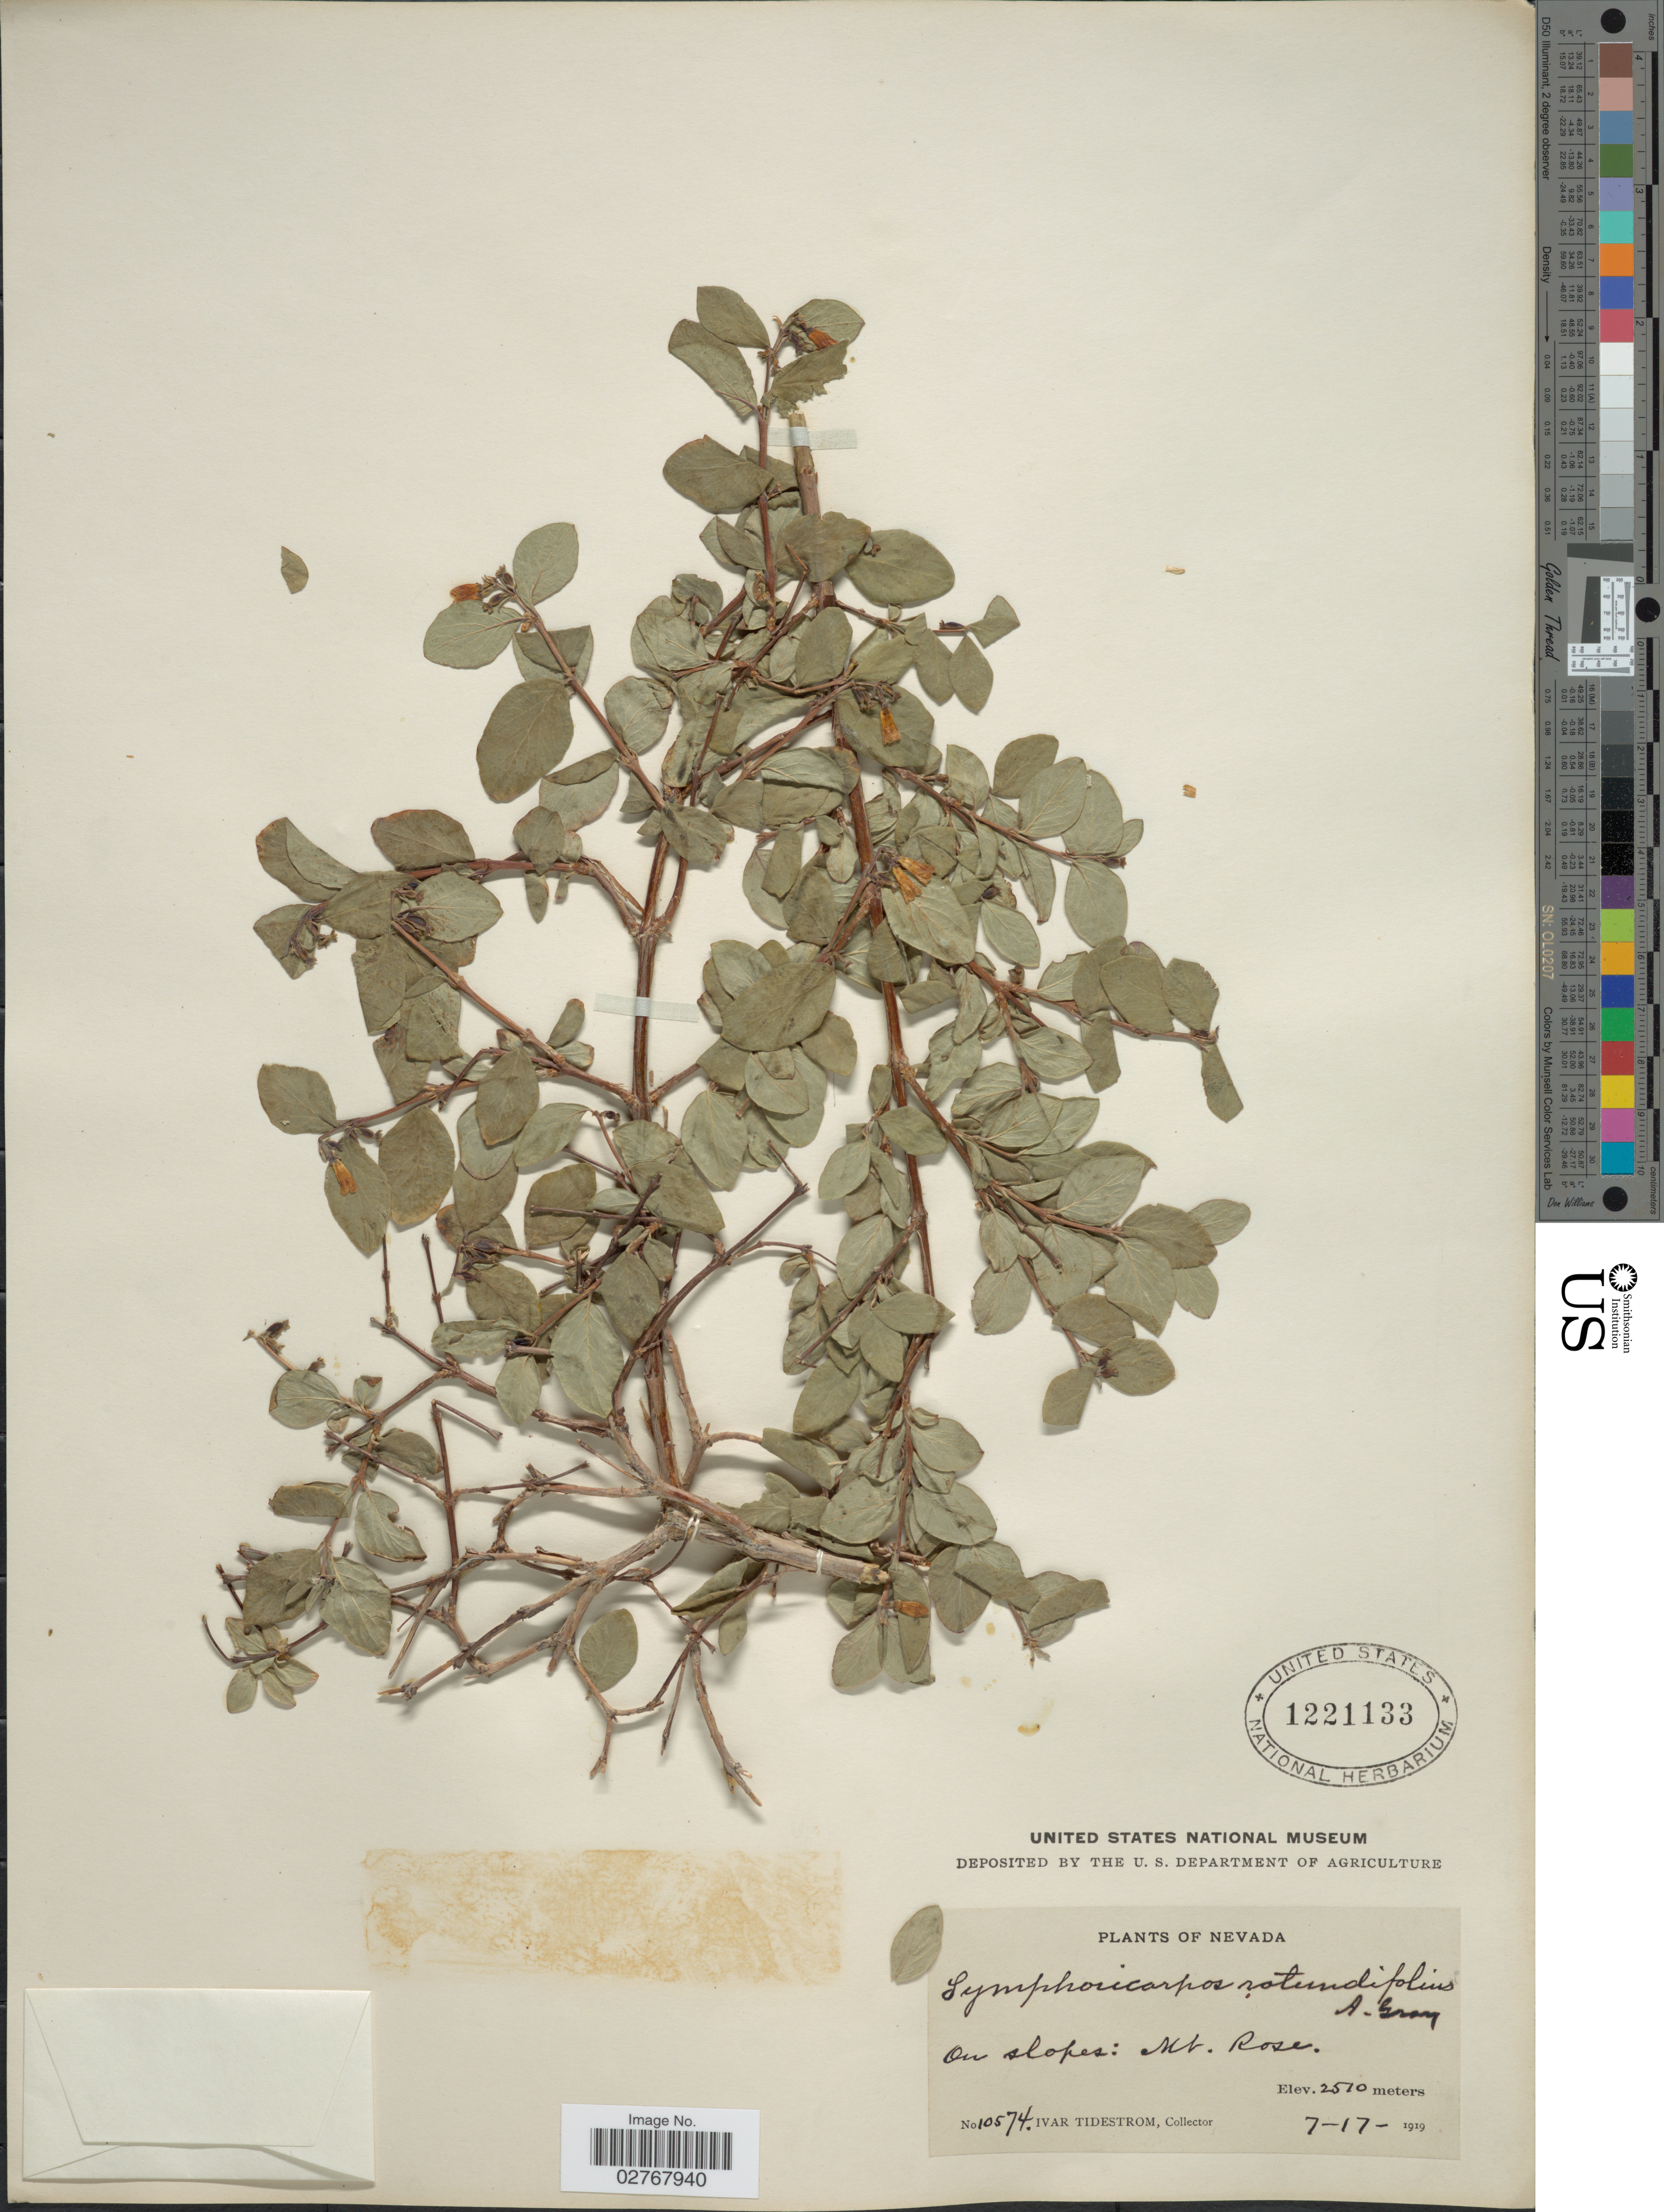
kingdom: Plantae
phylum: Tracheophyta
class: Magnoliopsida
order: Dipsacales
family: Caprifoliaceae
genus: Symphoricarpos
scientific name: Symphoricarpos vaccinioides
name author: Rydb.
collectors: I. F. Tidestrom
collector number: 10574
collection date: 1919-07-17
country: United States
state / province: Nevada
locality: On slopes: Mt. Rose.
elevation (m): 2510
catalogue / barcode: US 1221133